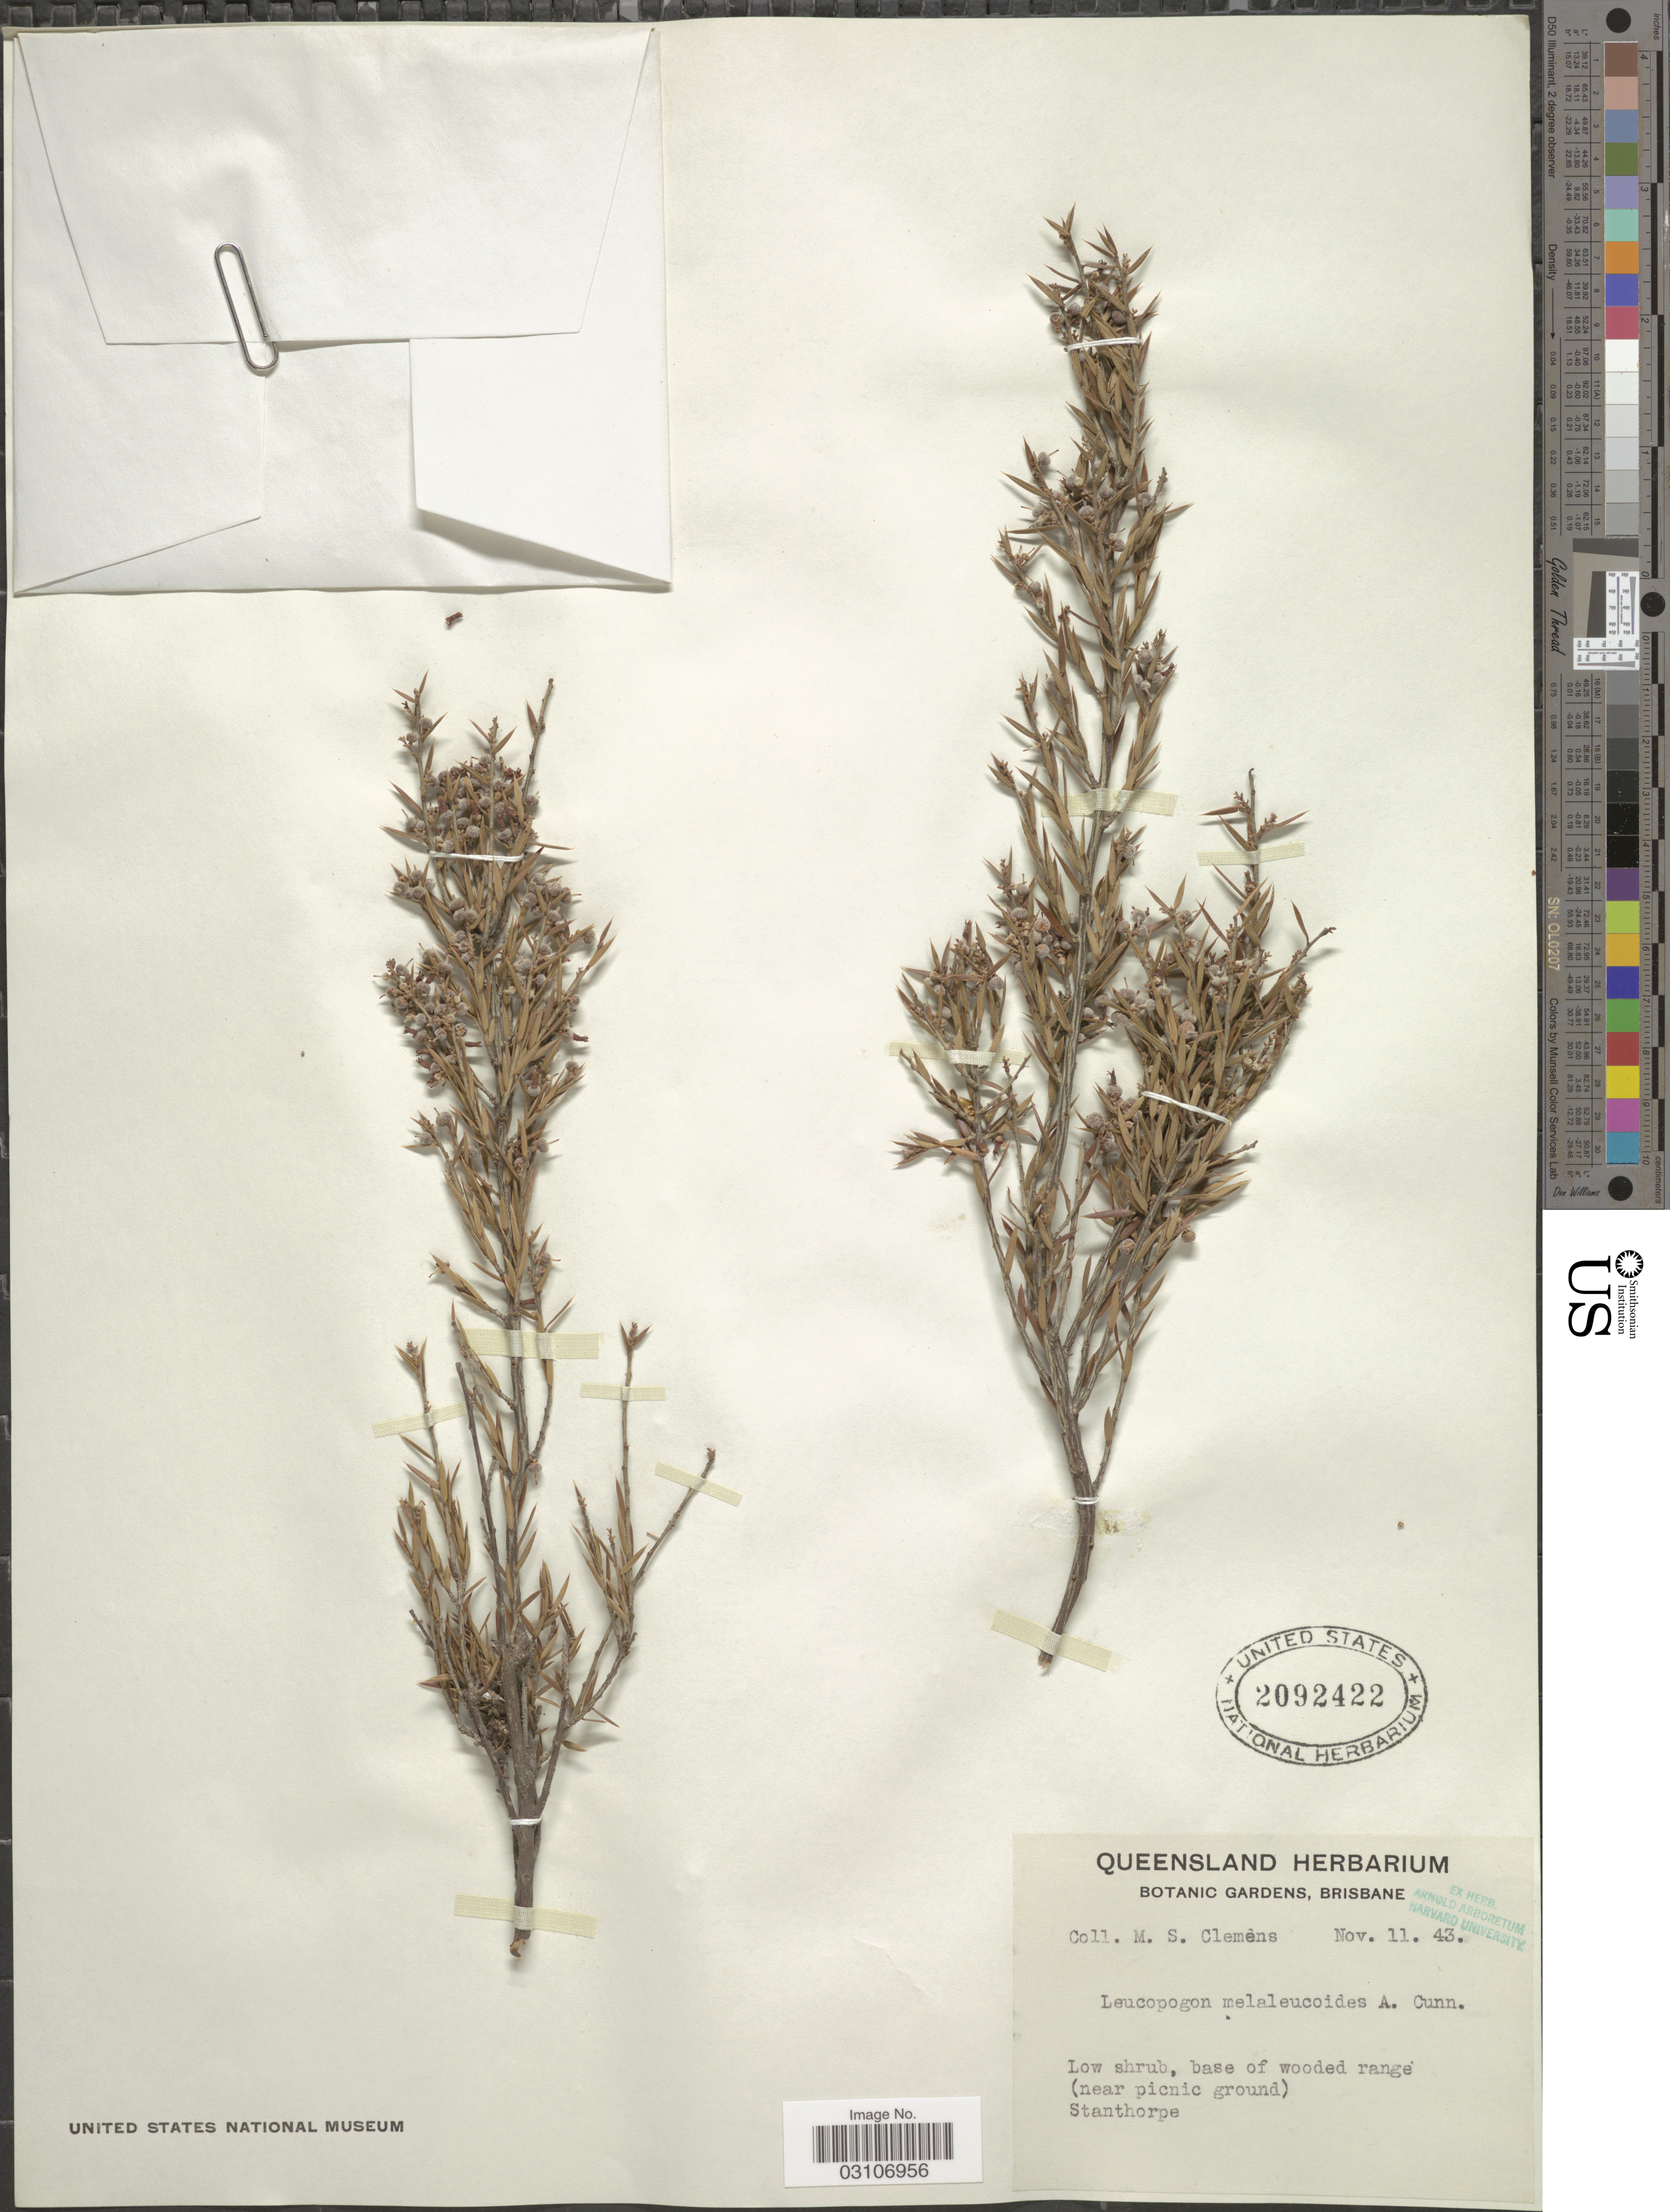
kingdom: Plantae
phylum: Tracheophyta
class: Magnoliopsida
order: Ericales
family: Ericaceae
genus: Leucopogon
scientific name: Leucopogon melaleucoides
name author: A. Cunn. ex DC.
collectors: M. S. Clemens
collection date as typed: Transcribed d/m/y: 11/11/43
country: Australia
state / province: Queensland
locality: Low shrub, base of wooded range (near picnic ground). Stanthorpe.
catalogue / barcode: US 2092422